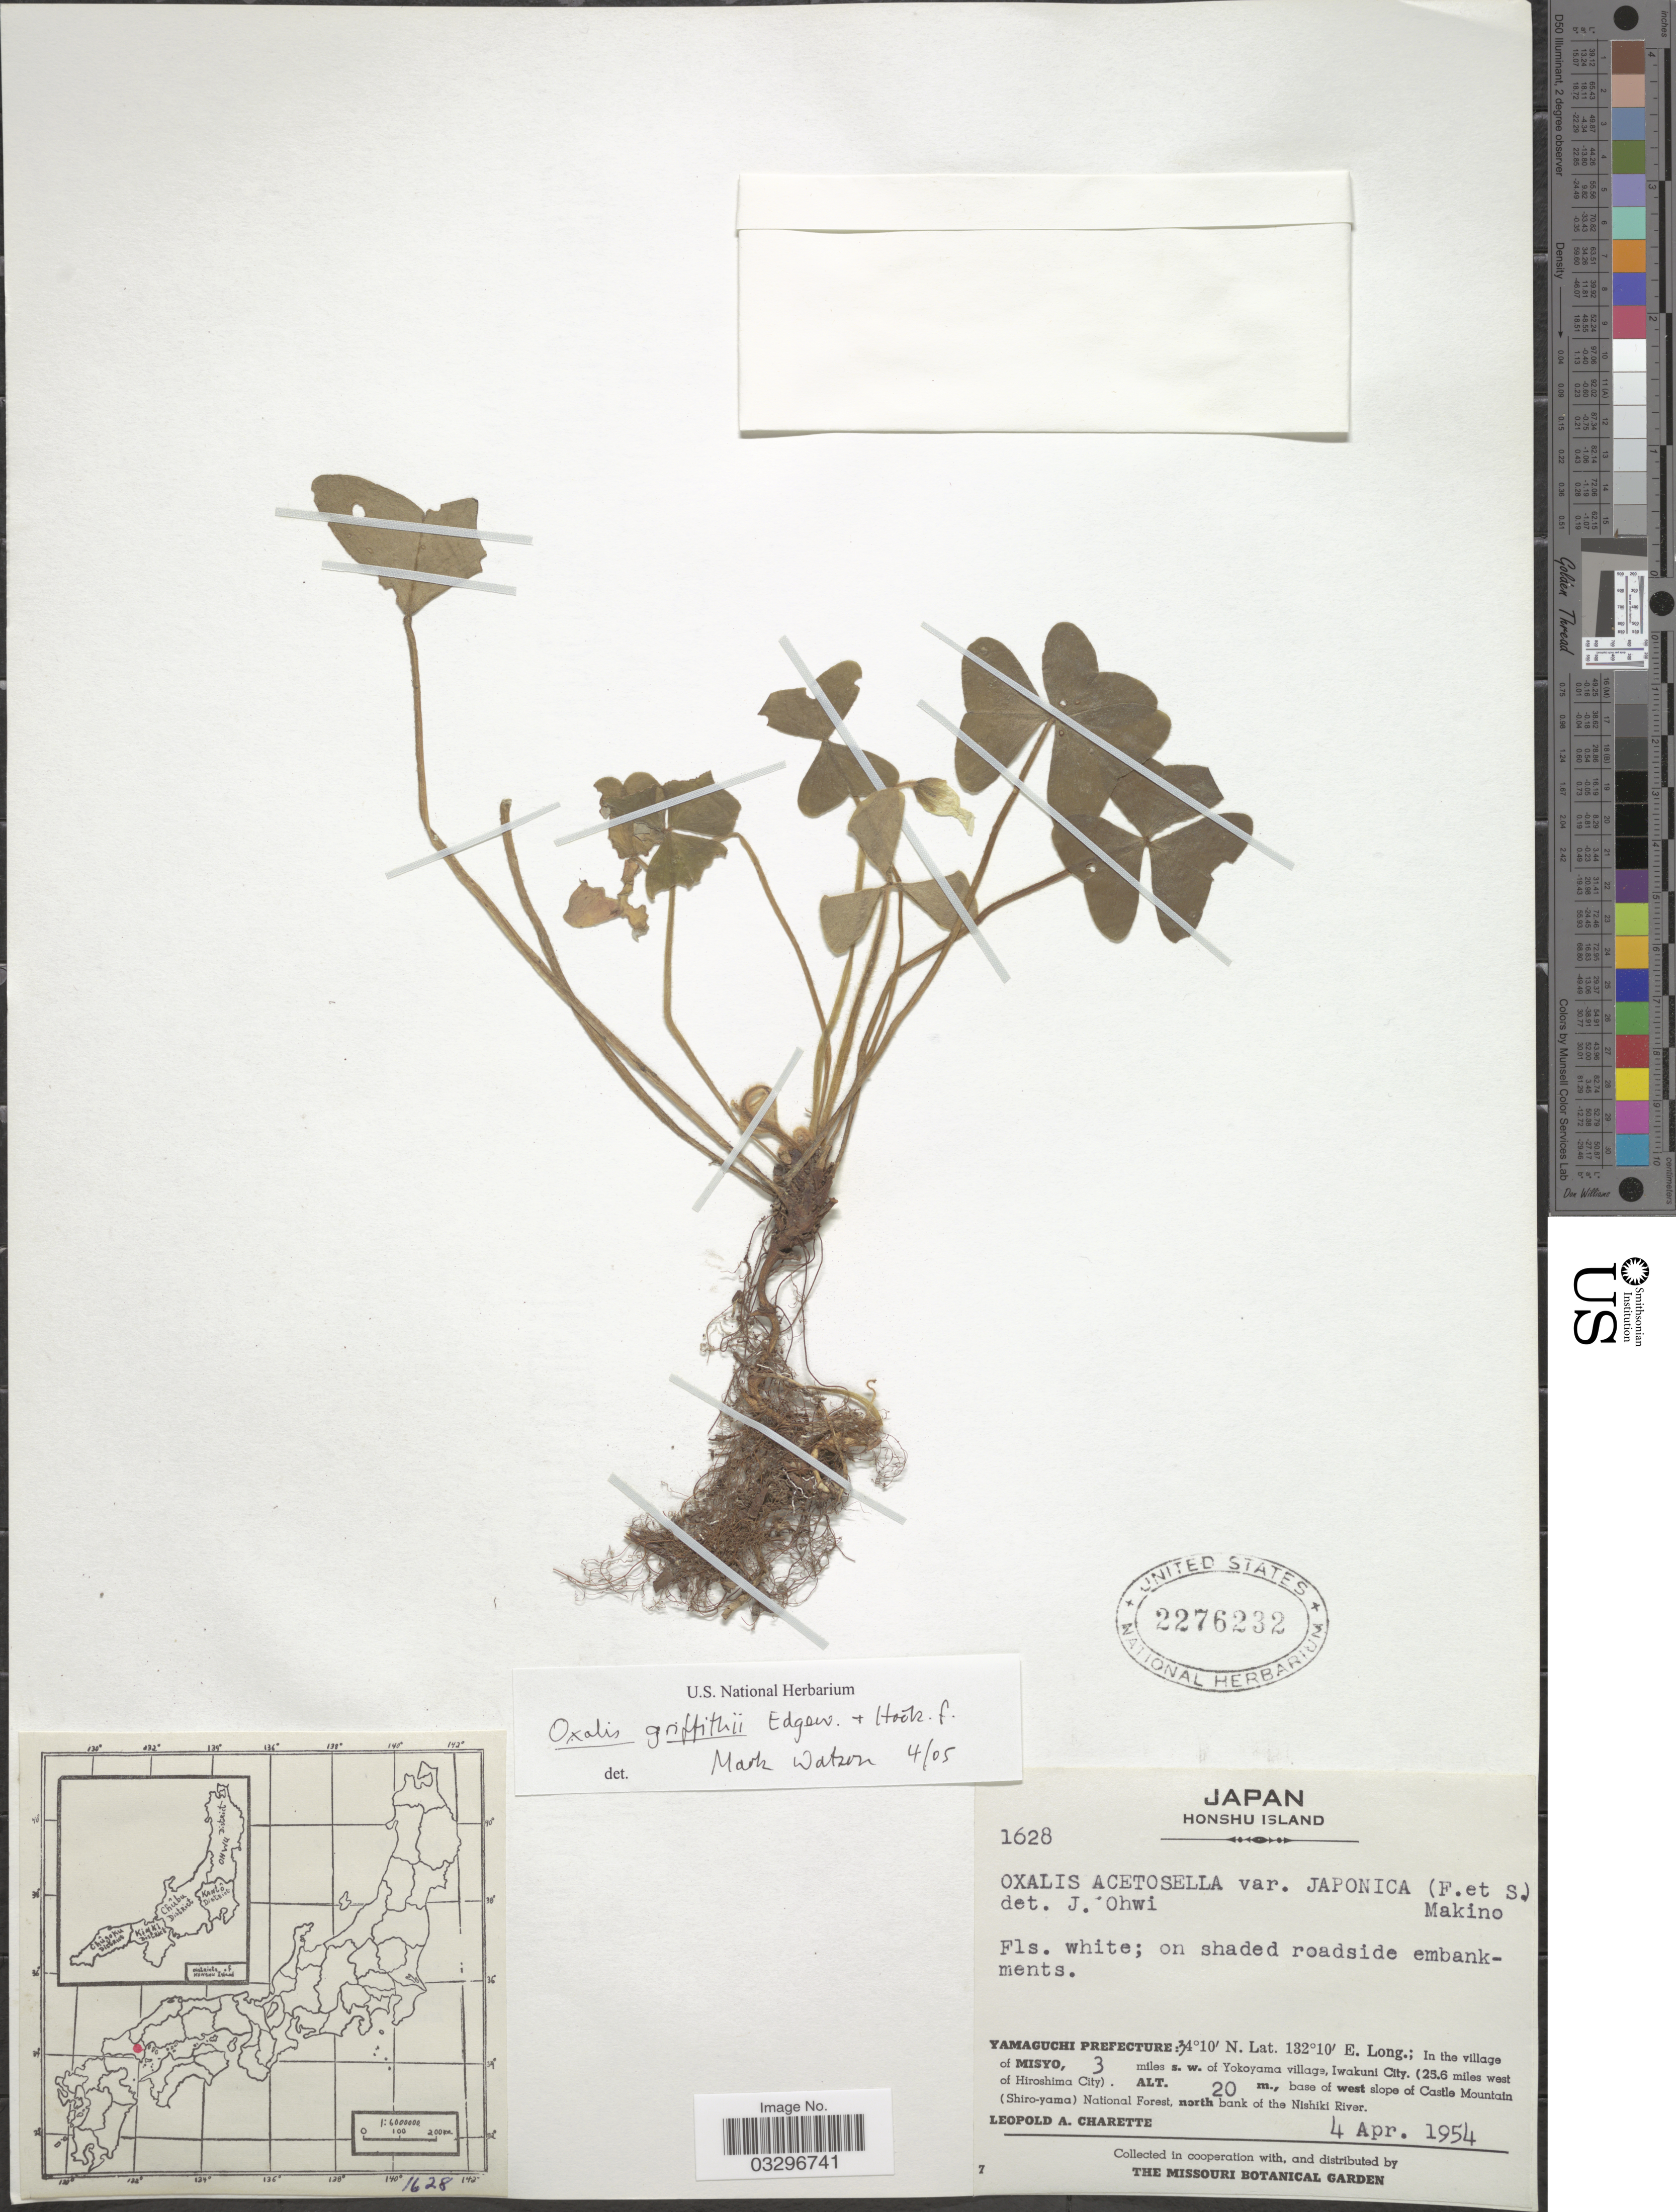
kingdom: Plantae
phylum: Tracheophyta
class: Magnoliopsida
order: Oxalidales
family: Oxalidaceae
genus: Oxalis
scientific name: Oxalis griffithii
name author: Edgew. & Hook. f.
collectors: L. A. Charette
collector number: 1628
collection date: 1954-04-04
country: Japan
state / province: Yamaguti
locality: Honshu Island, Yamaguchi Prefecture: in the village of Misyo, 3 miles s.w. of Yokoyama village, Iwakuni City. (25.6 miles west of Hiroshima City) base of west slope of Castle Mountain (Shiro-yama) National Forest, north bank of the Nishiki River.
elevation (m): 20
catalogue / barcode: US 2276232